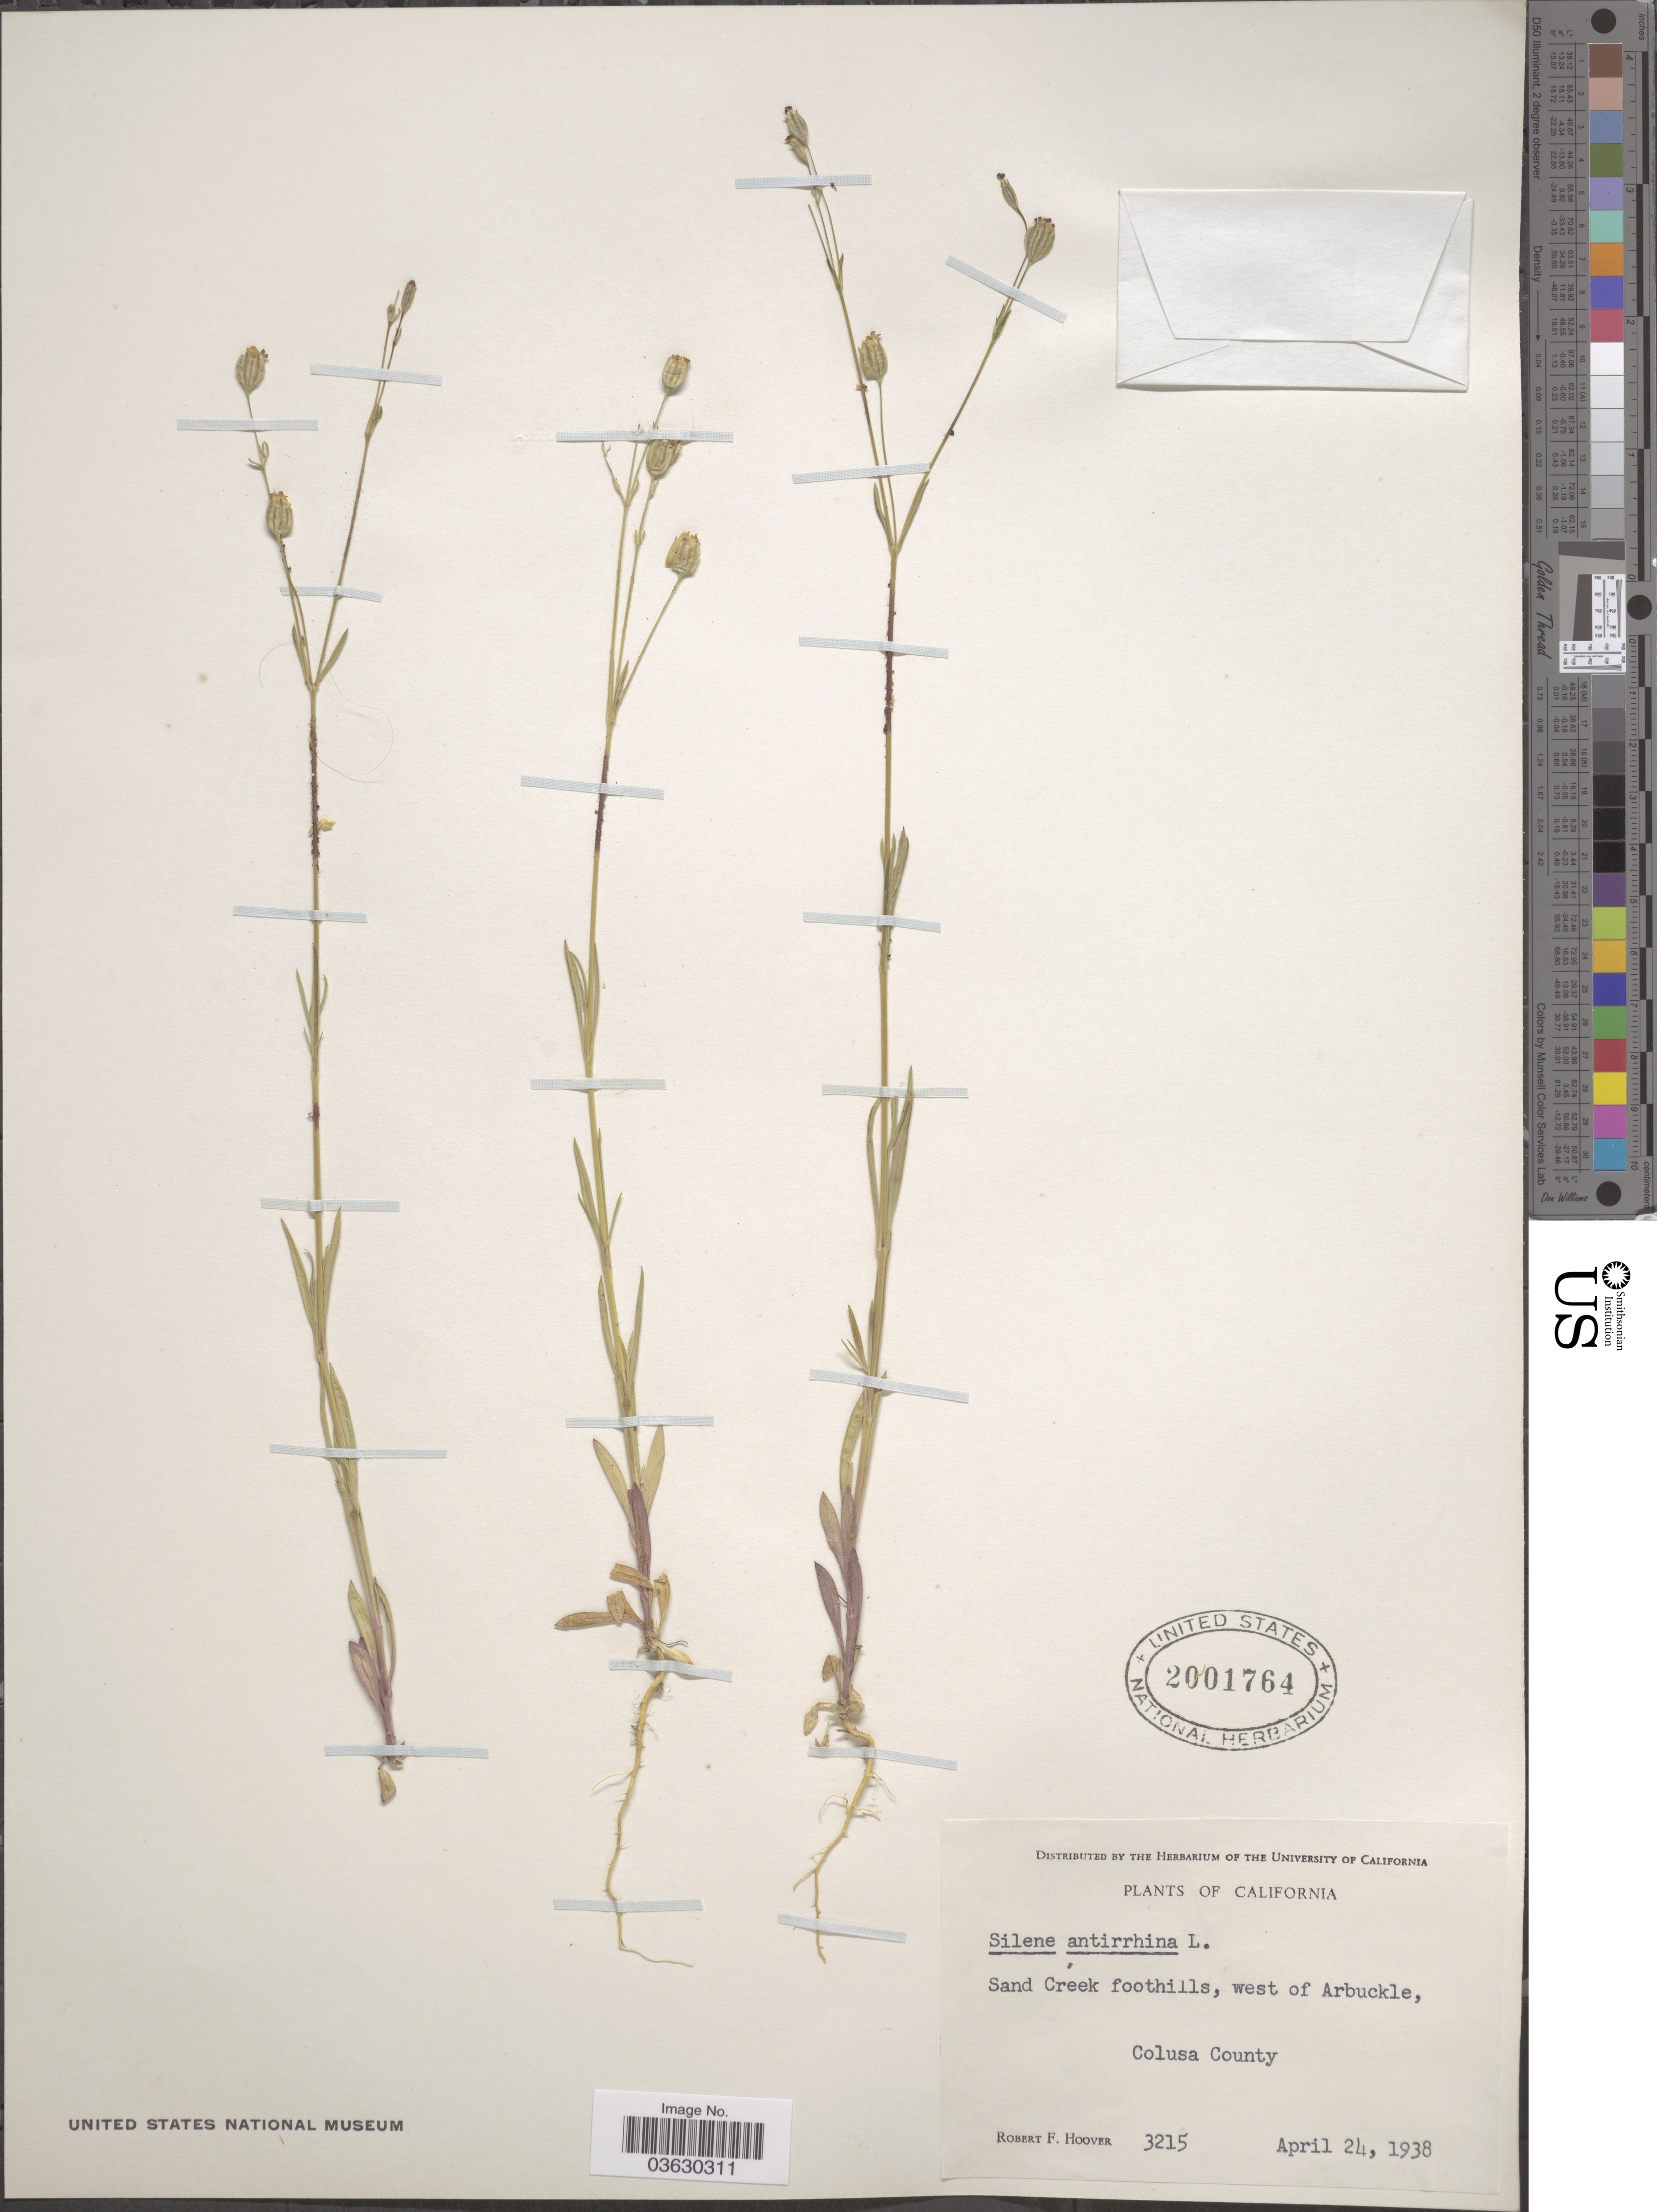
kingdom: Plantae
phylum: Tracheophyta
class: Magnoliopsida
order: Caryophyllales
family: Caryophyllaceae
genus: Silene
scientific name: Silene antirrhina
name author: L.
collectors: R. F. Hoover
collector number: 3215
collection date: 1938-04-24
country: United States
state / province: California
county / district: Colusa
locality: Sand Creek foothills, west of Arbuckle, Colusa County.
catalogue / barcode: US 2001764